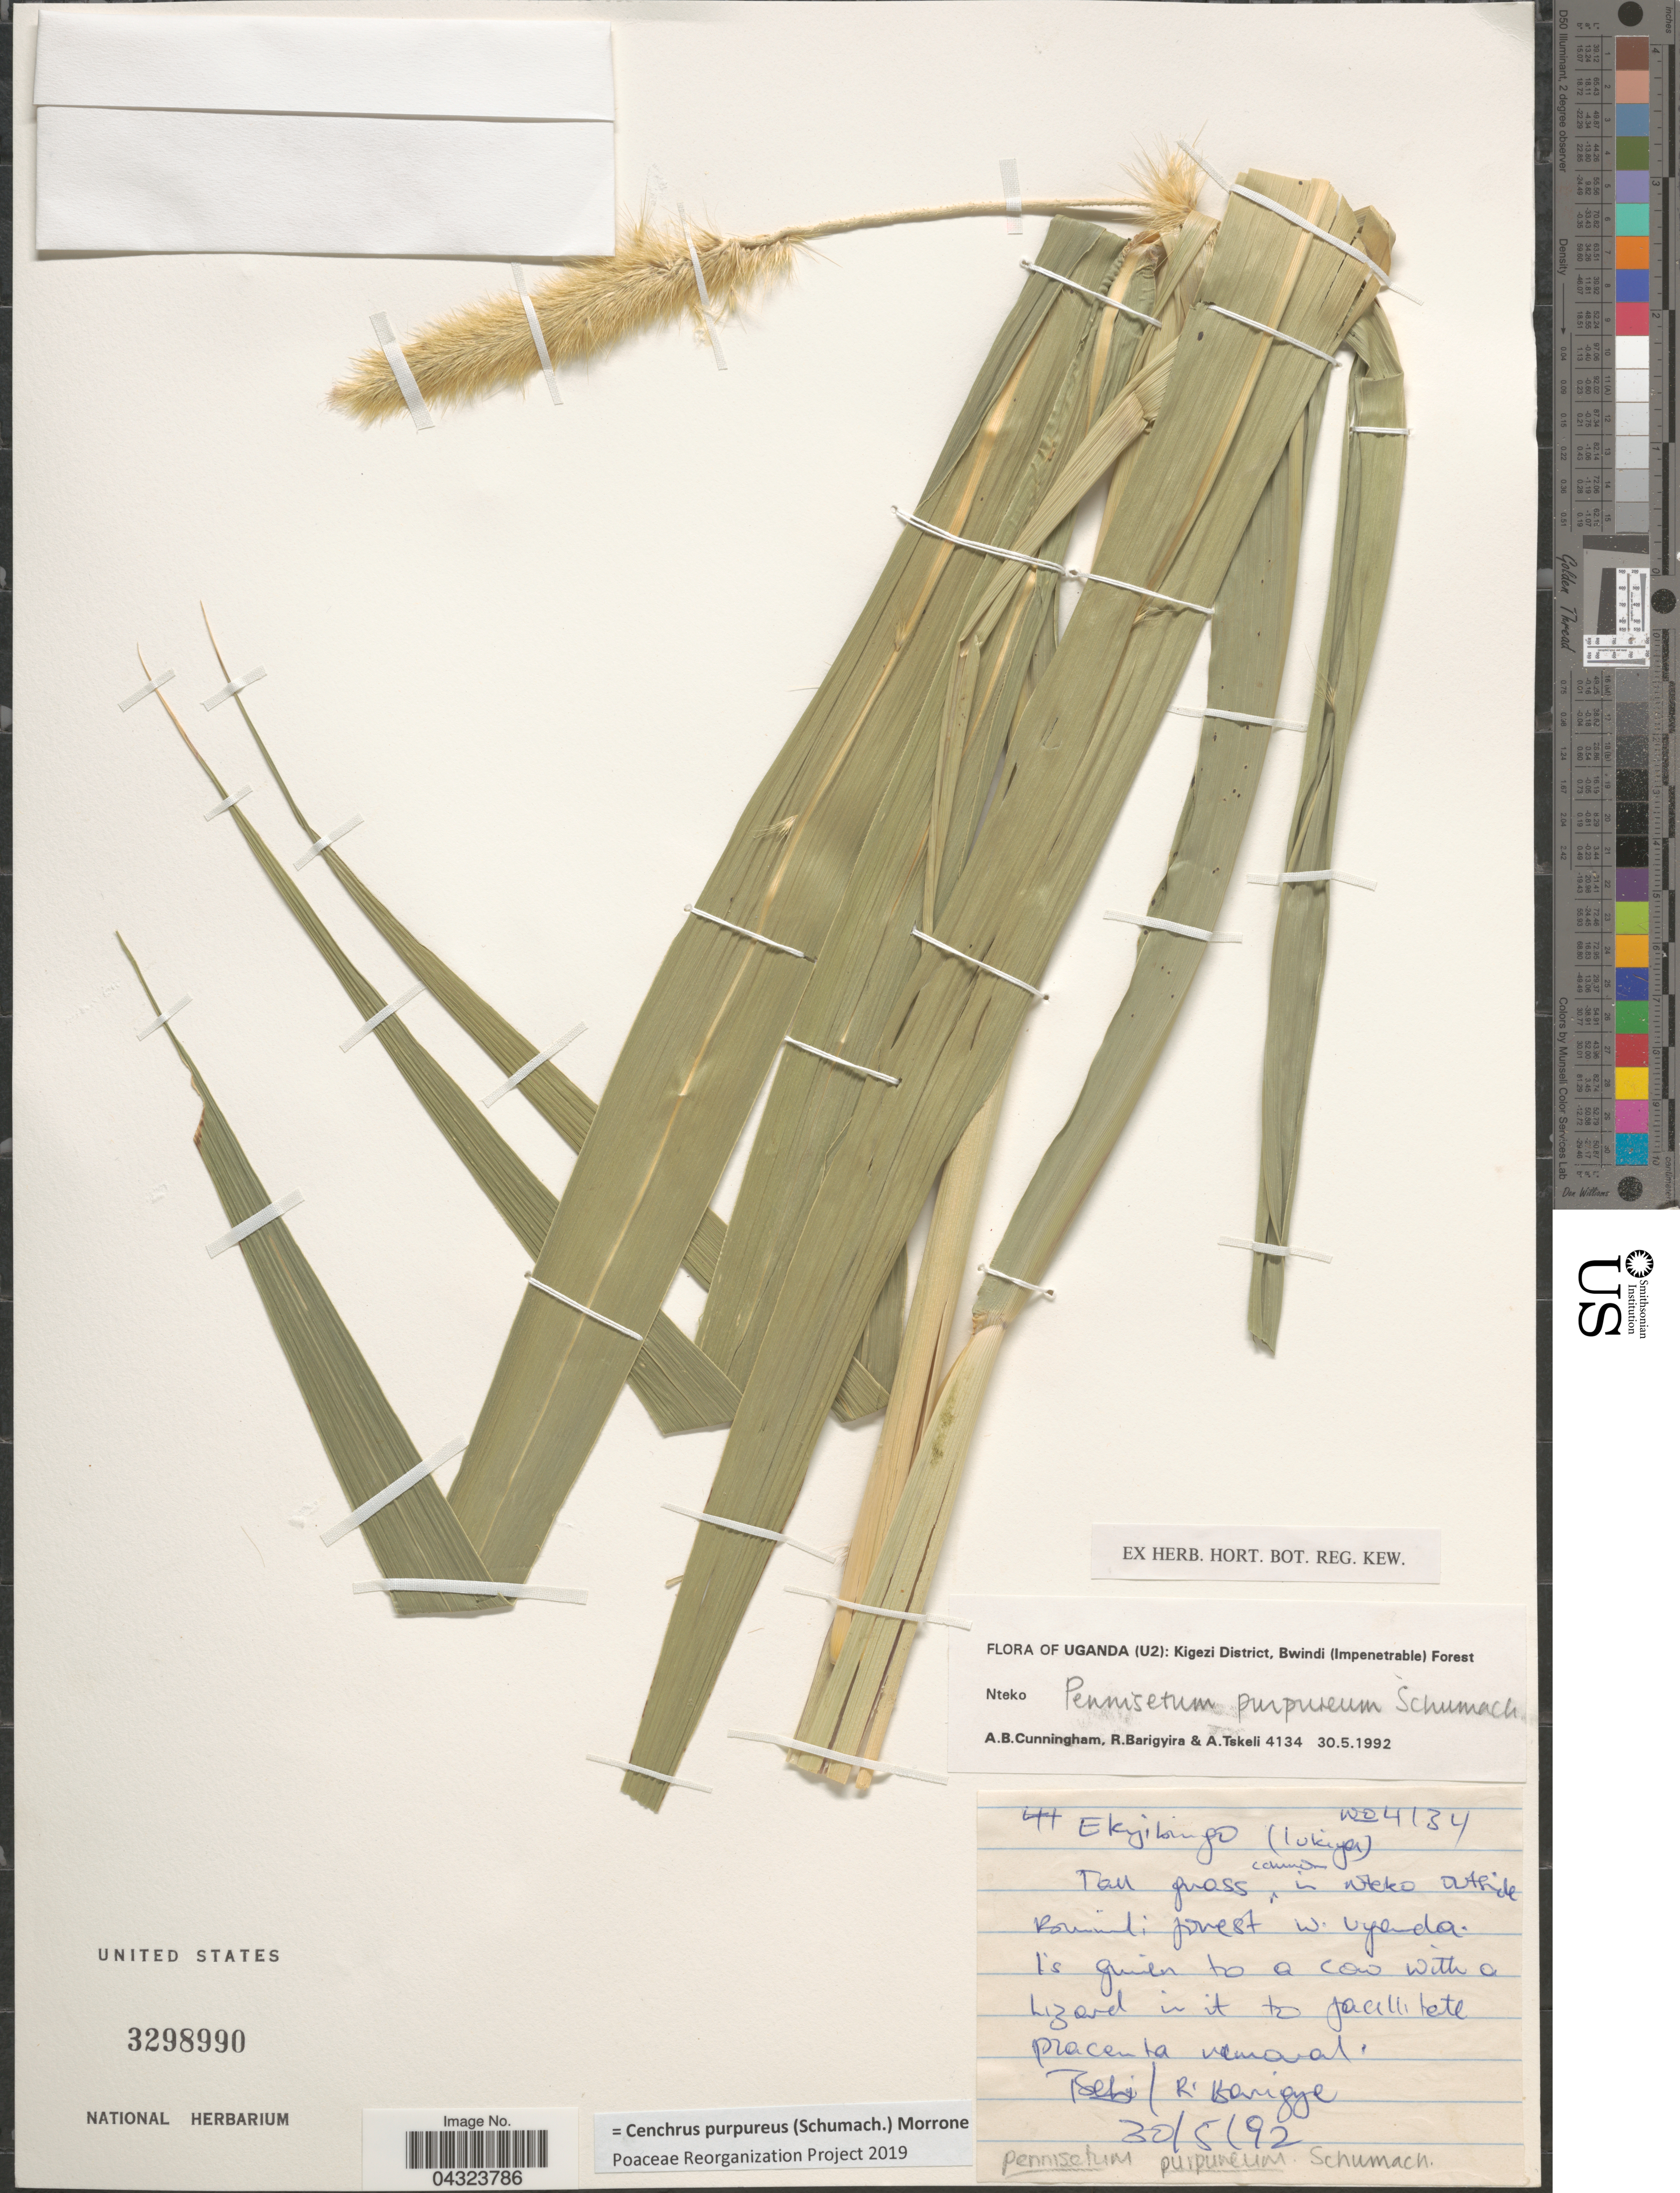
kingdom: Plantae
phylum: Tracheophyta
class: Liliopsida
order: Poales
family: Poaceae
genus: Cenchrus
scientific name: Cenchrus purpureus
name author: (Schumach.) Morrone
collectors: R. Barrigge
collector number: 4134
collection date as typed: Transcribed d/m/y: 30/5/92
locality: Ekyibingo (Iukaya).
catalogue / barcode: US 3298990